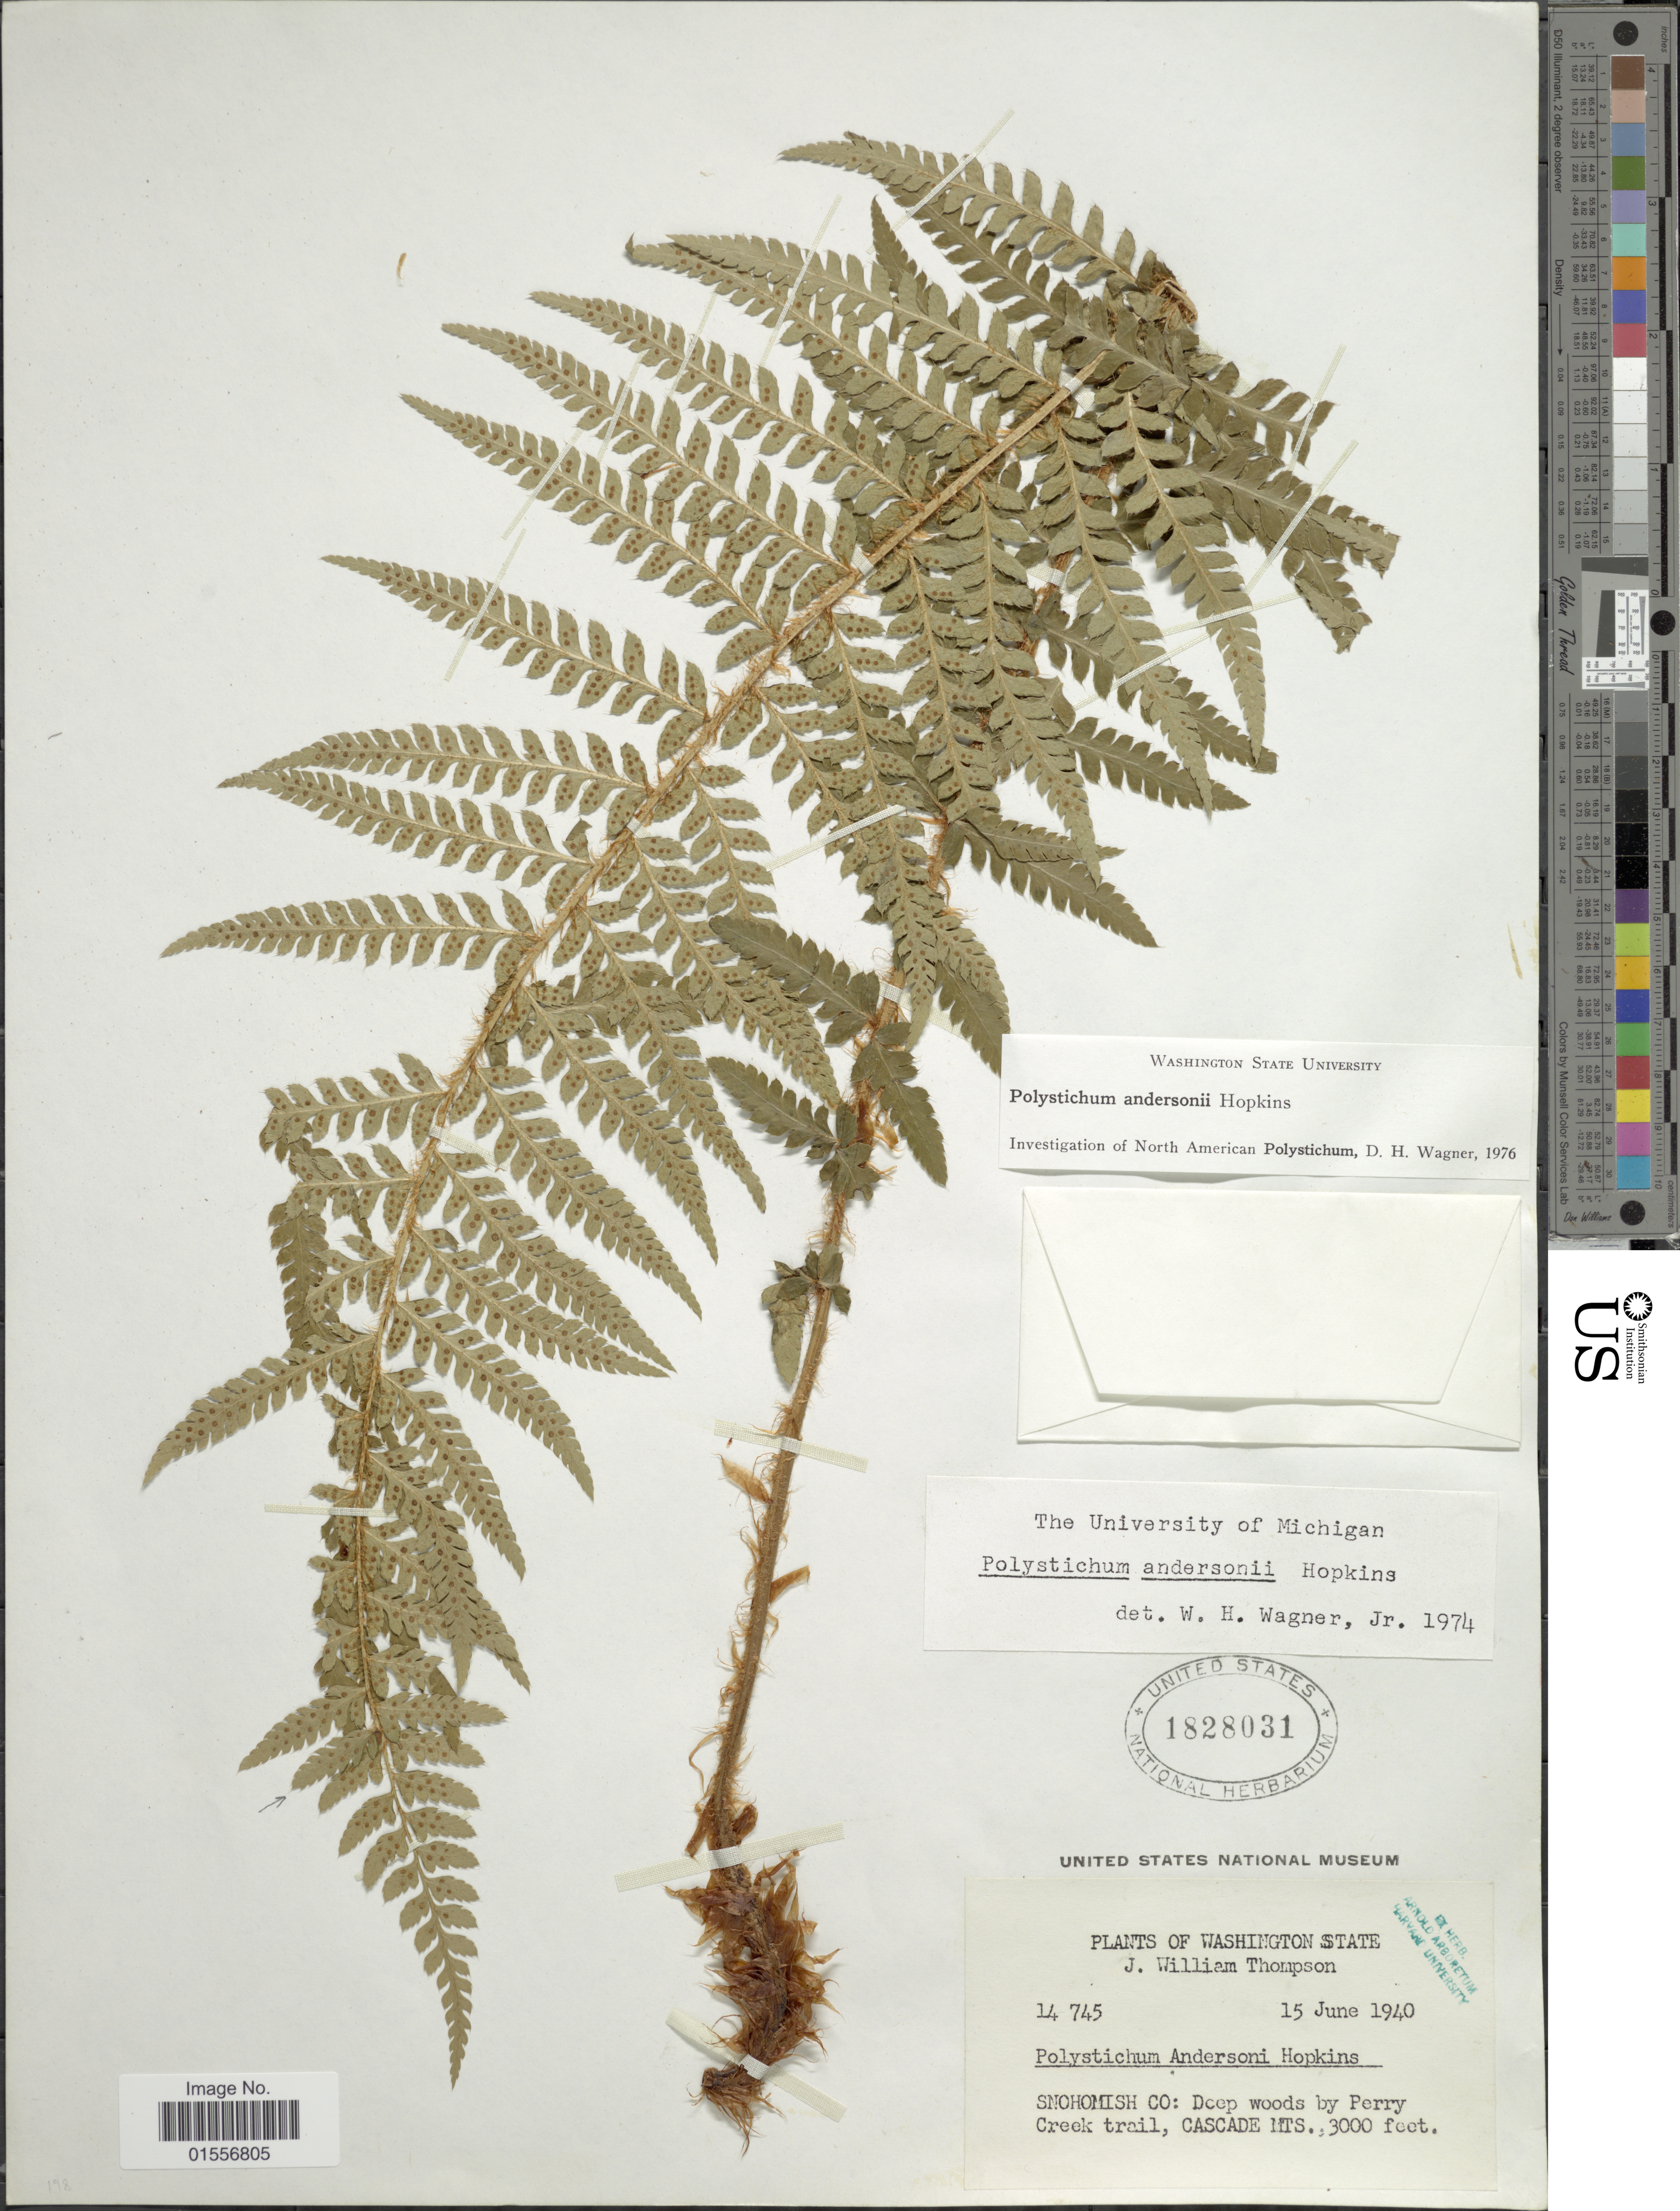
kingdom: Plantae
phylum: Tracheophyta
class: Polypodiopsida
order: Polypodiales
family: Dryopteridaceae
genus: Polystichum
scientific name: Polystichum andersonii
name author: Hopkins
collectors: J. W. Thompson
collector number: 14745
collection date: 1940-06-15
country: United States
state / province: Washington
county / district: Snohomish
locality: Snohomish Co: deep woods by Perry Creek trail, Cascade Mts.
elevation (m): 914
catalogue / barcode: US 1828031